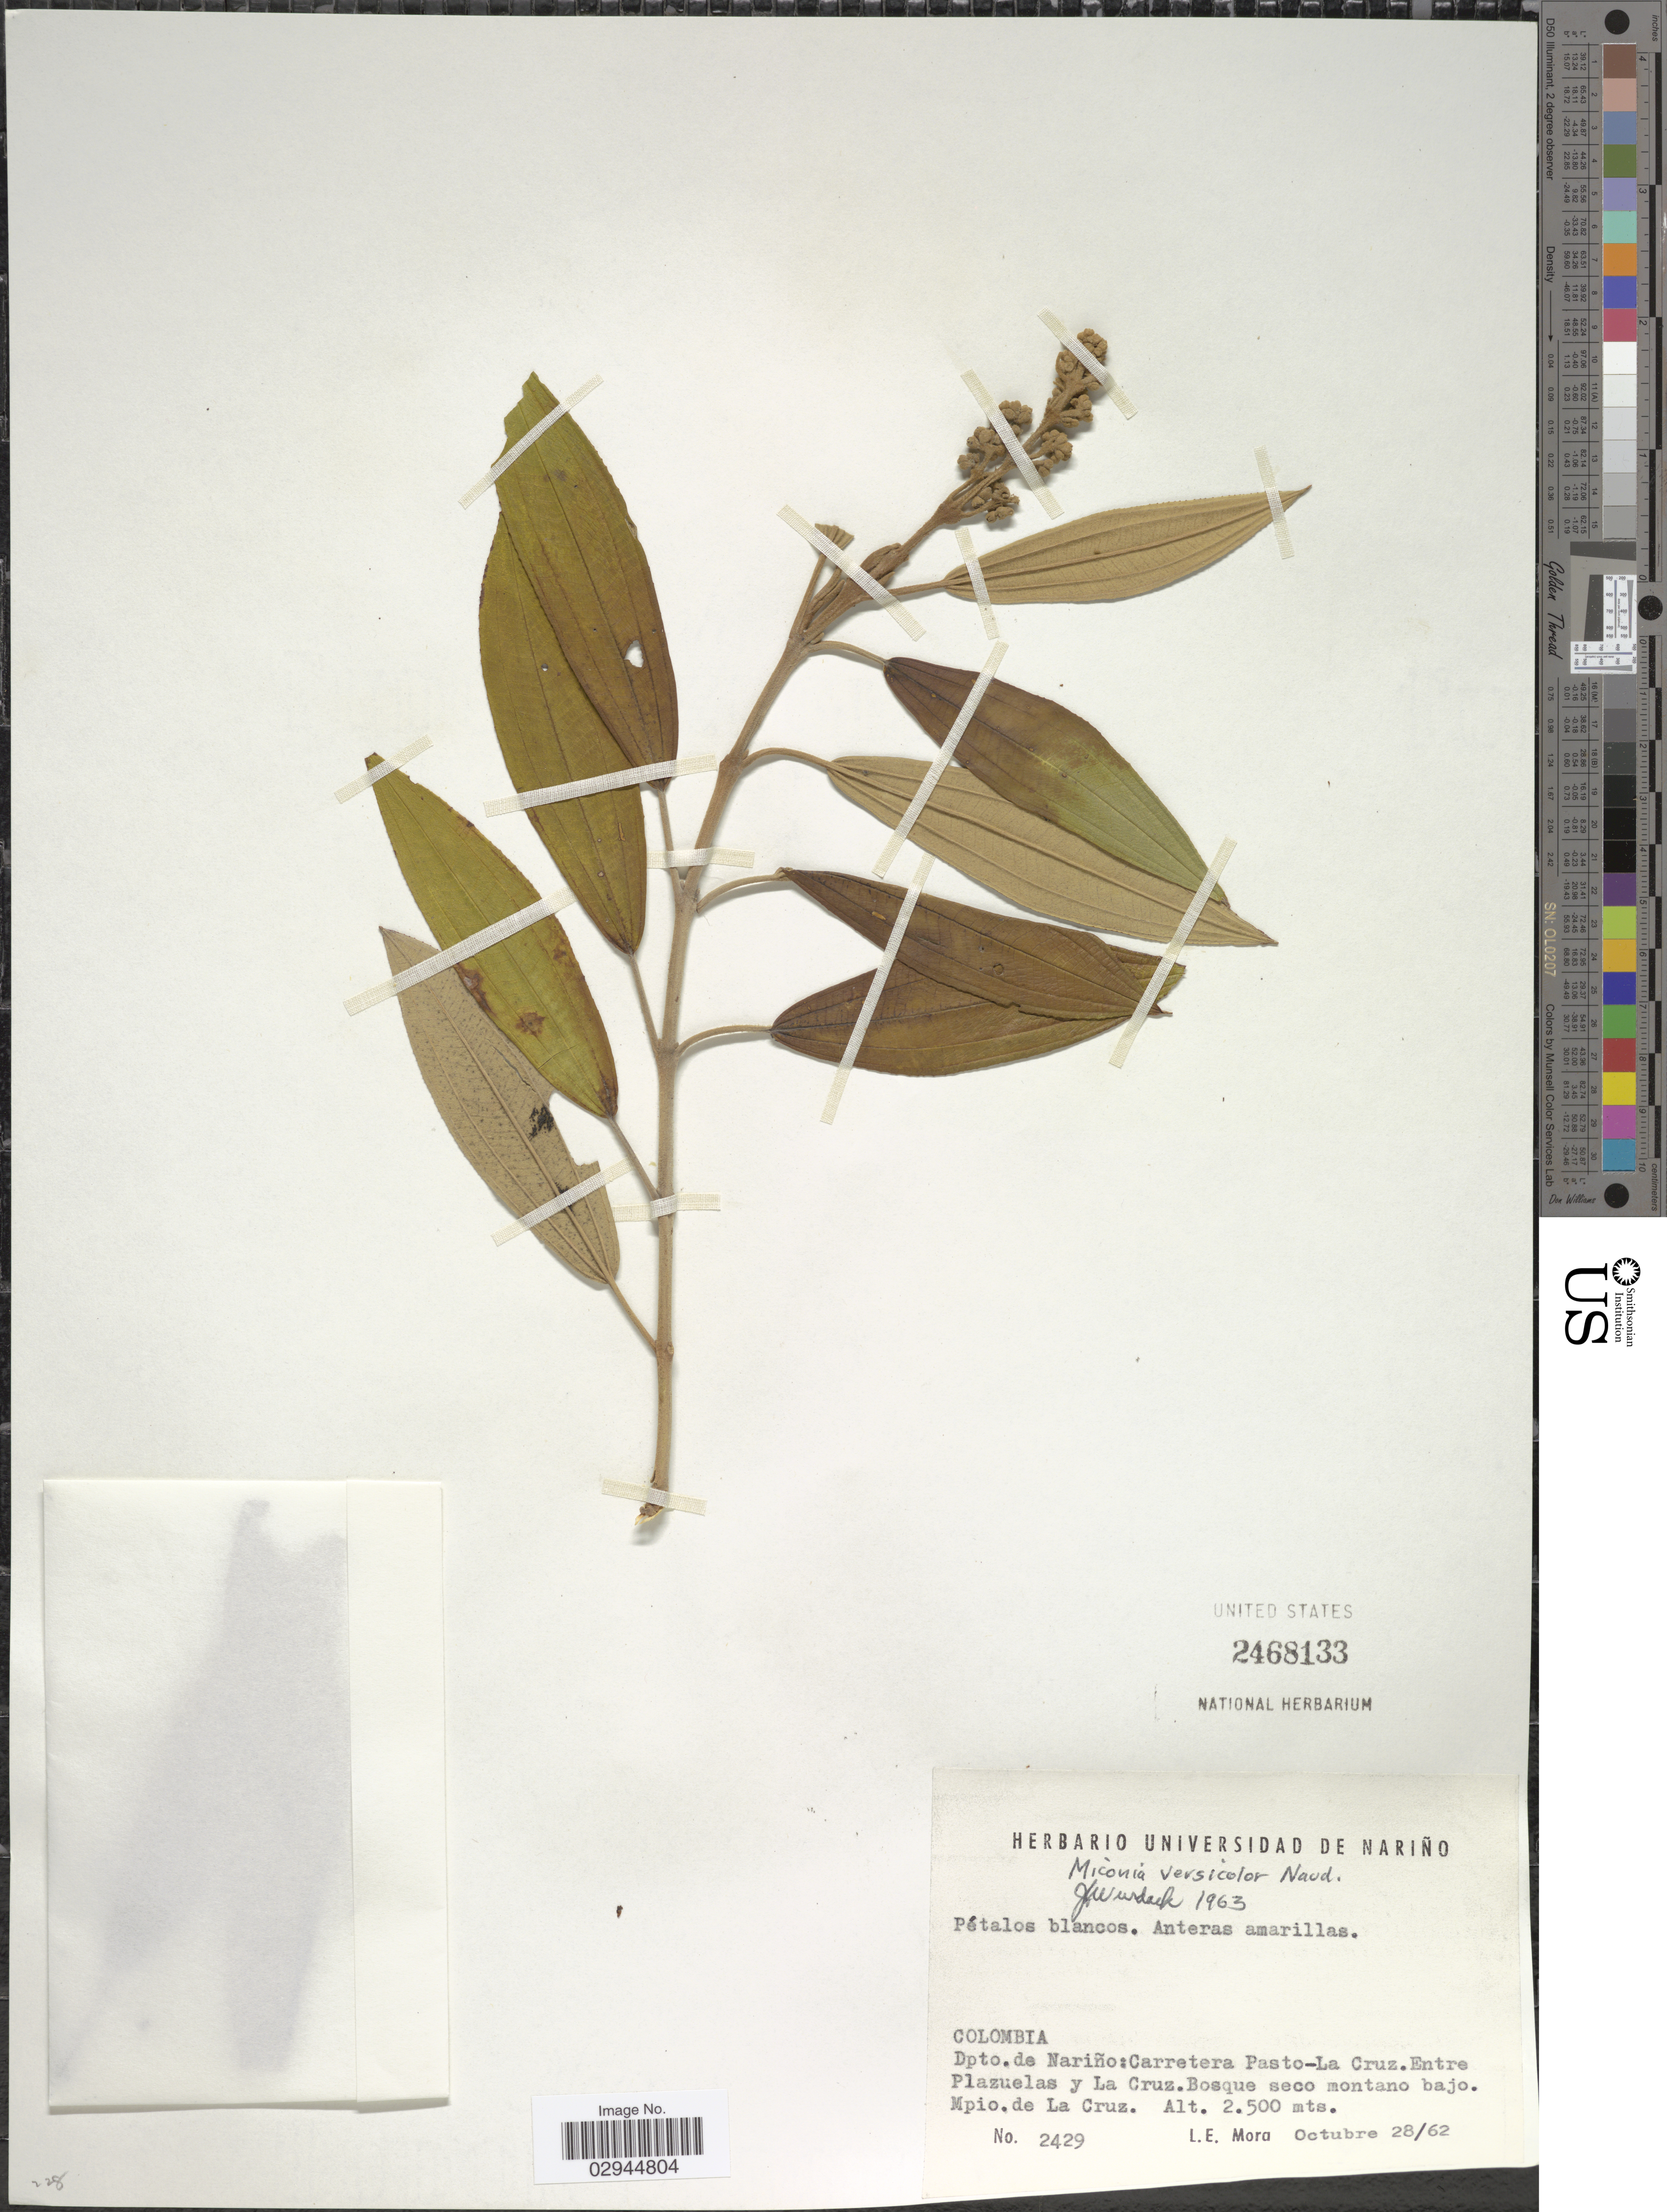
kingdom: Plantae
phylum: Tracheophyta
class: Magnoliopsida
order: Myrtales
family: Melastomataceae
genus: Miconia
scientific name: Miconia versicolor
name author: Naudin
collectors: L. Mora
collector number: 2429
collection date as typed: Transcribed d/m/y: 28/10/62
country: Colombia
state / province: Nariño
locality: Dpto. de Nariño: Carretera Pasto-La Cruz. Entre Plazuelas y La Cruz. Bosque seco montano bajo. Mpio. de La Cruz.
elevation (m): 2500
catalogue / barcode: US 2468133